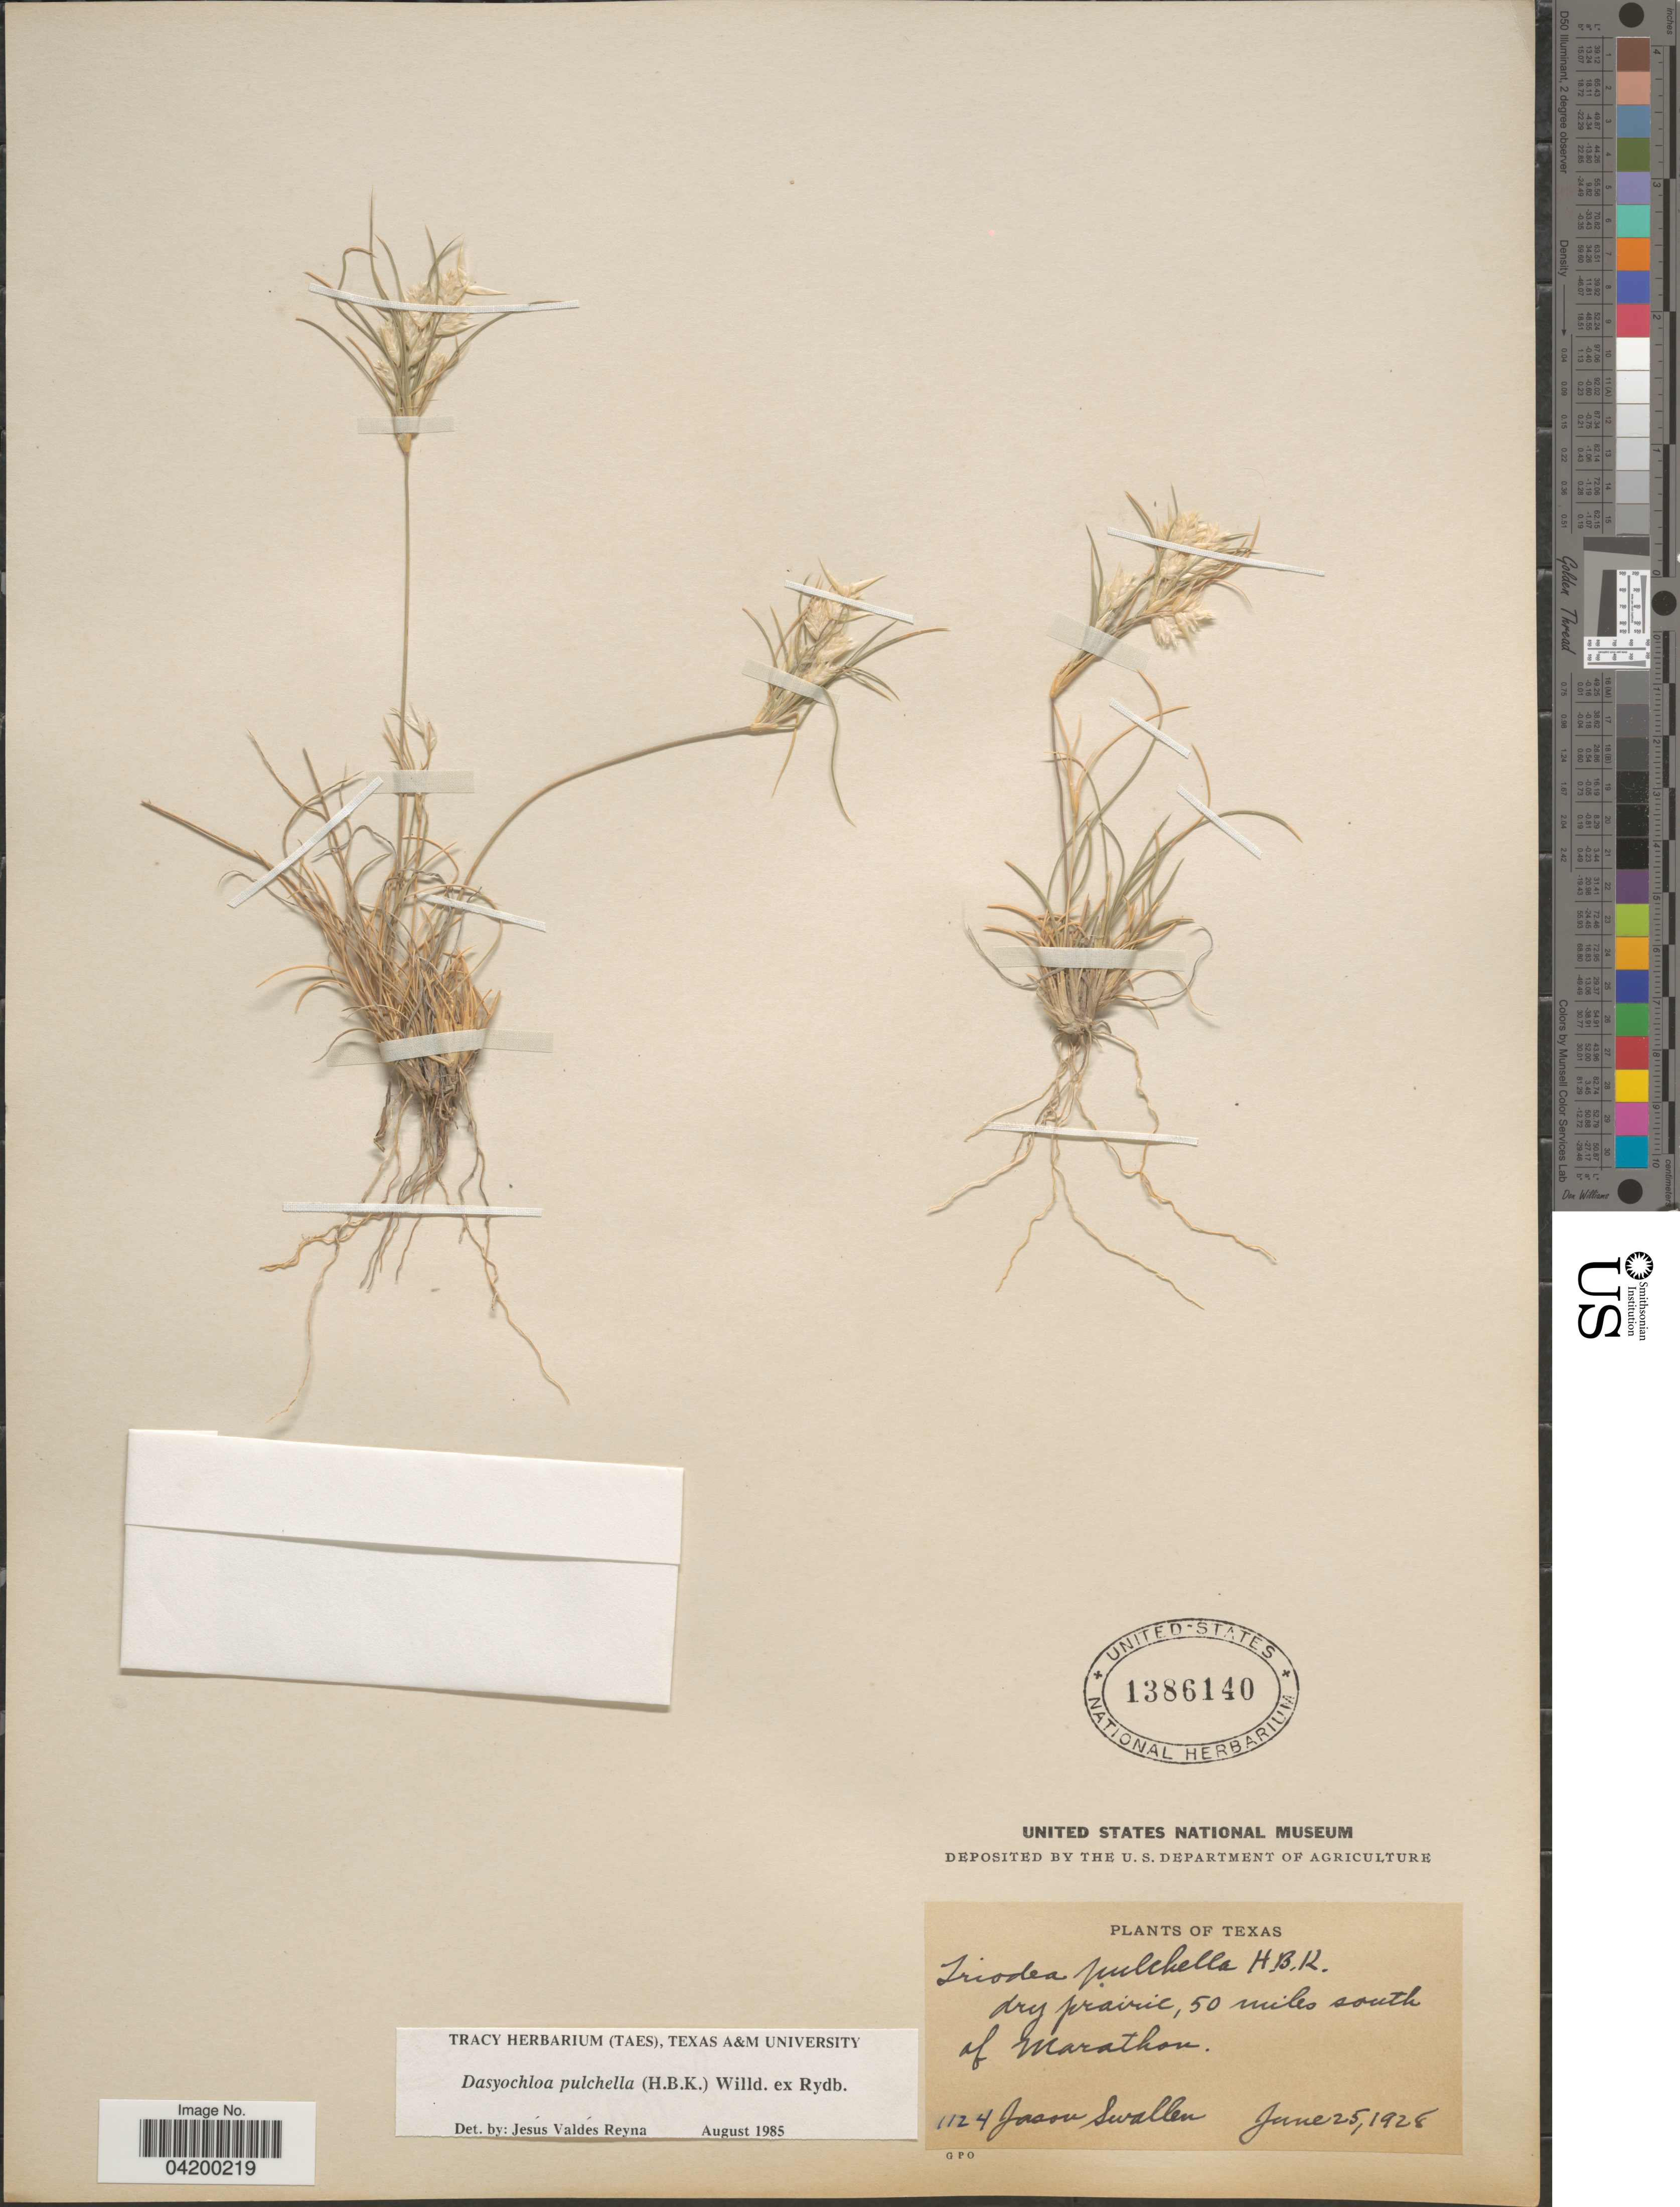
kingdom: Plantae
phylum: Tracheophyta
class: Liliopsida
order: Poales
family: Poaceae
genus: Dasyochloa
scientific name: Dasyochloa pulchella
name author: (Kunth) Willd. ex Rydb.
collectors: J. R. Swallen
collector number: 1124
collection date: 1928-06-25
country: United States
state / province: Texas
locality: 50 miles south of Marathon.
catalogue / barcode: US 1386140